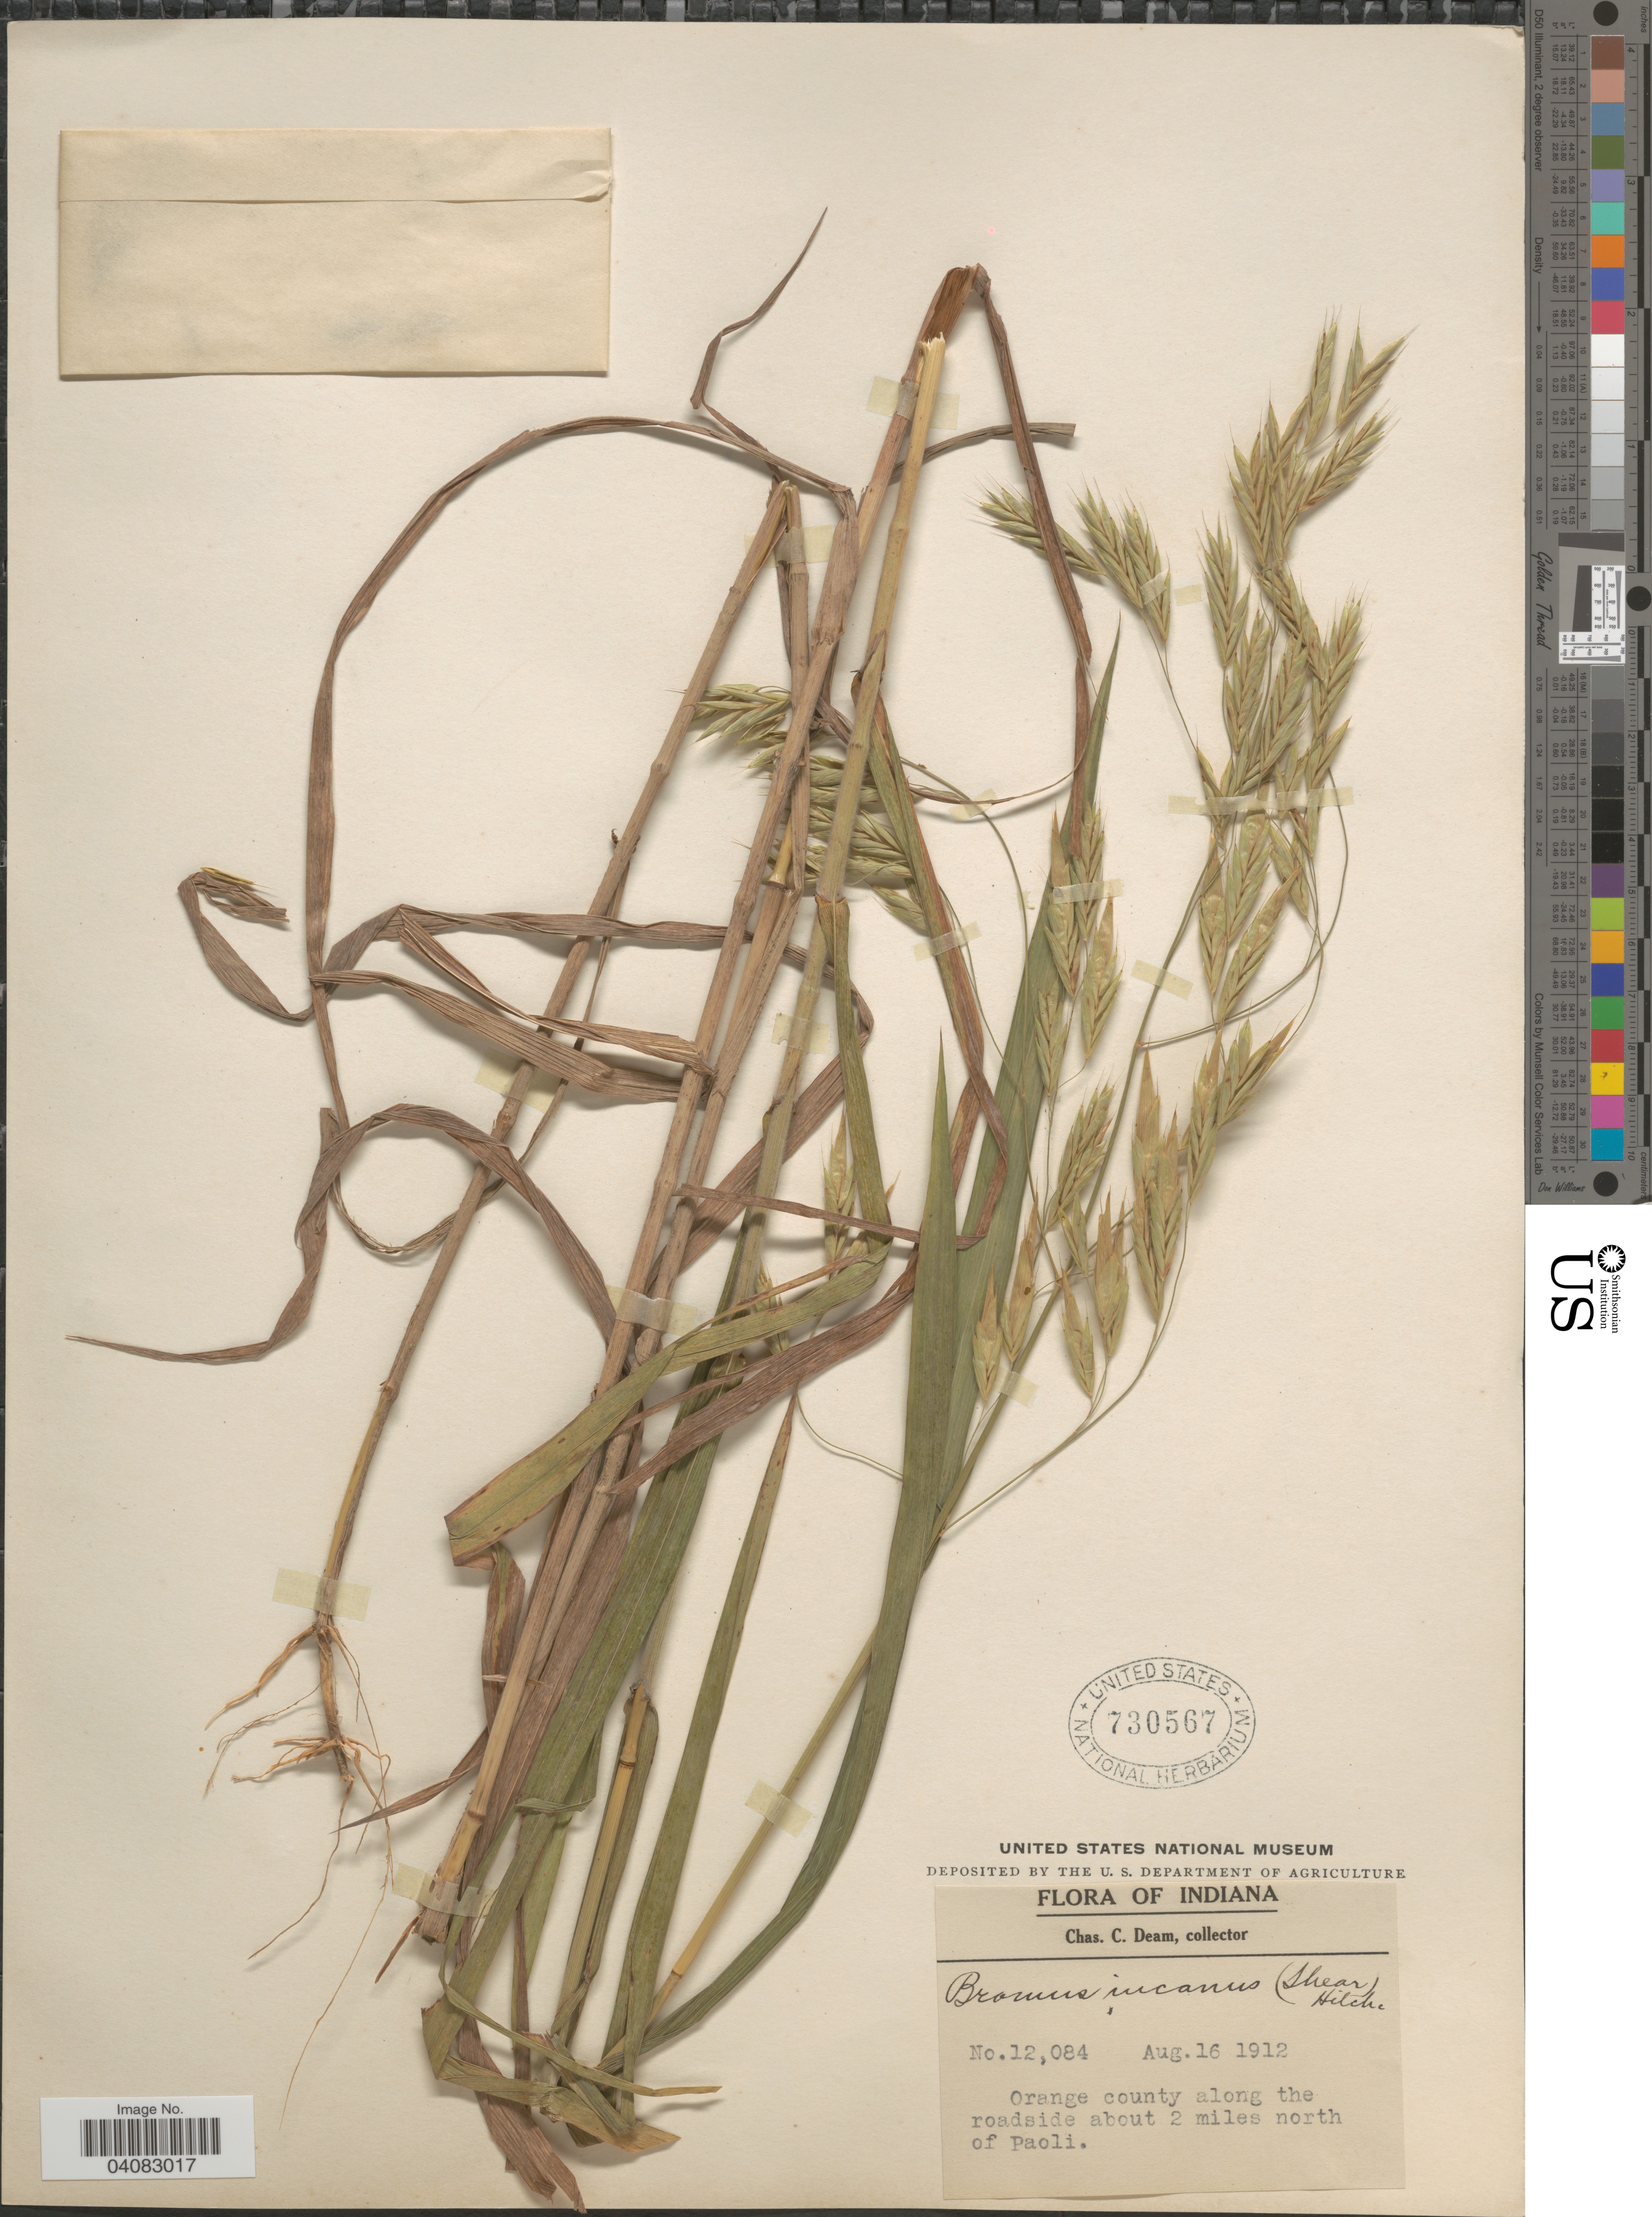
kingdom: Plantae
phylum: Tracheophyta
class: Liliopsida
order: Poales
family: Poaceae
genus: Bromus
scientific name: Bromus latiglumis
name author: (Scribn. ex Shear) Hitchc.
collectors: C. C. Deam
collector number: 12084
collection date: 1912-08-16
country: United States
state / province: Indiana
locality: Orange county along the roadside about 2 miles north of Paoli.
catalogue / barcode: US 730567